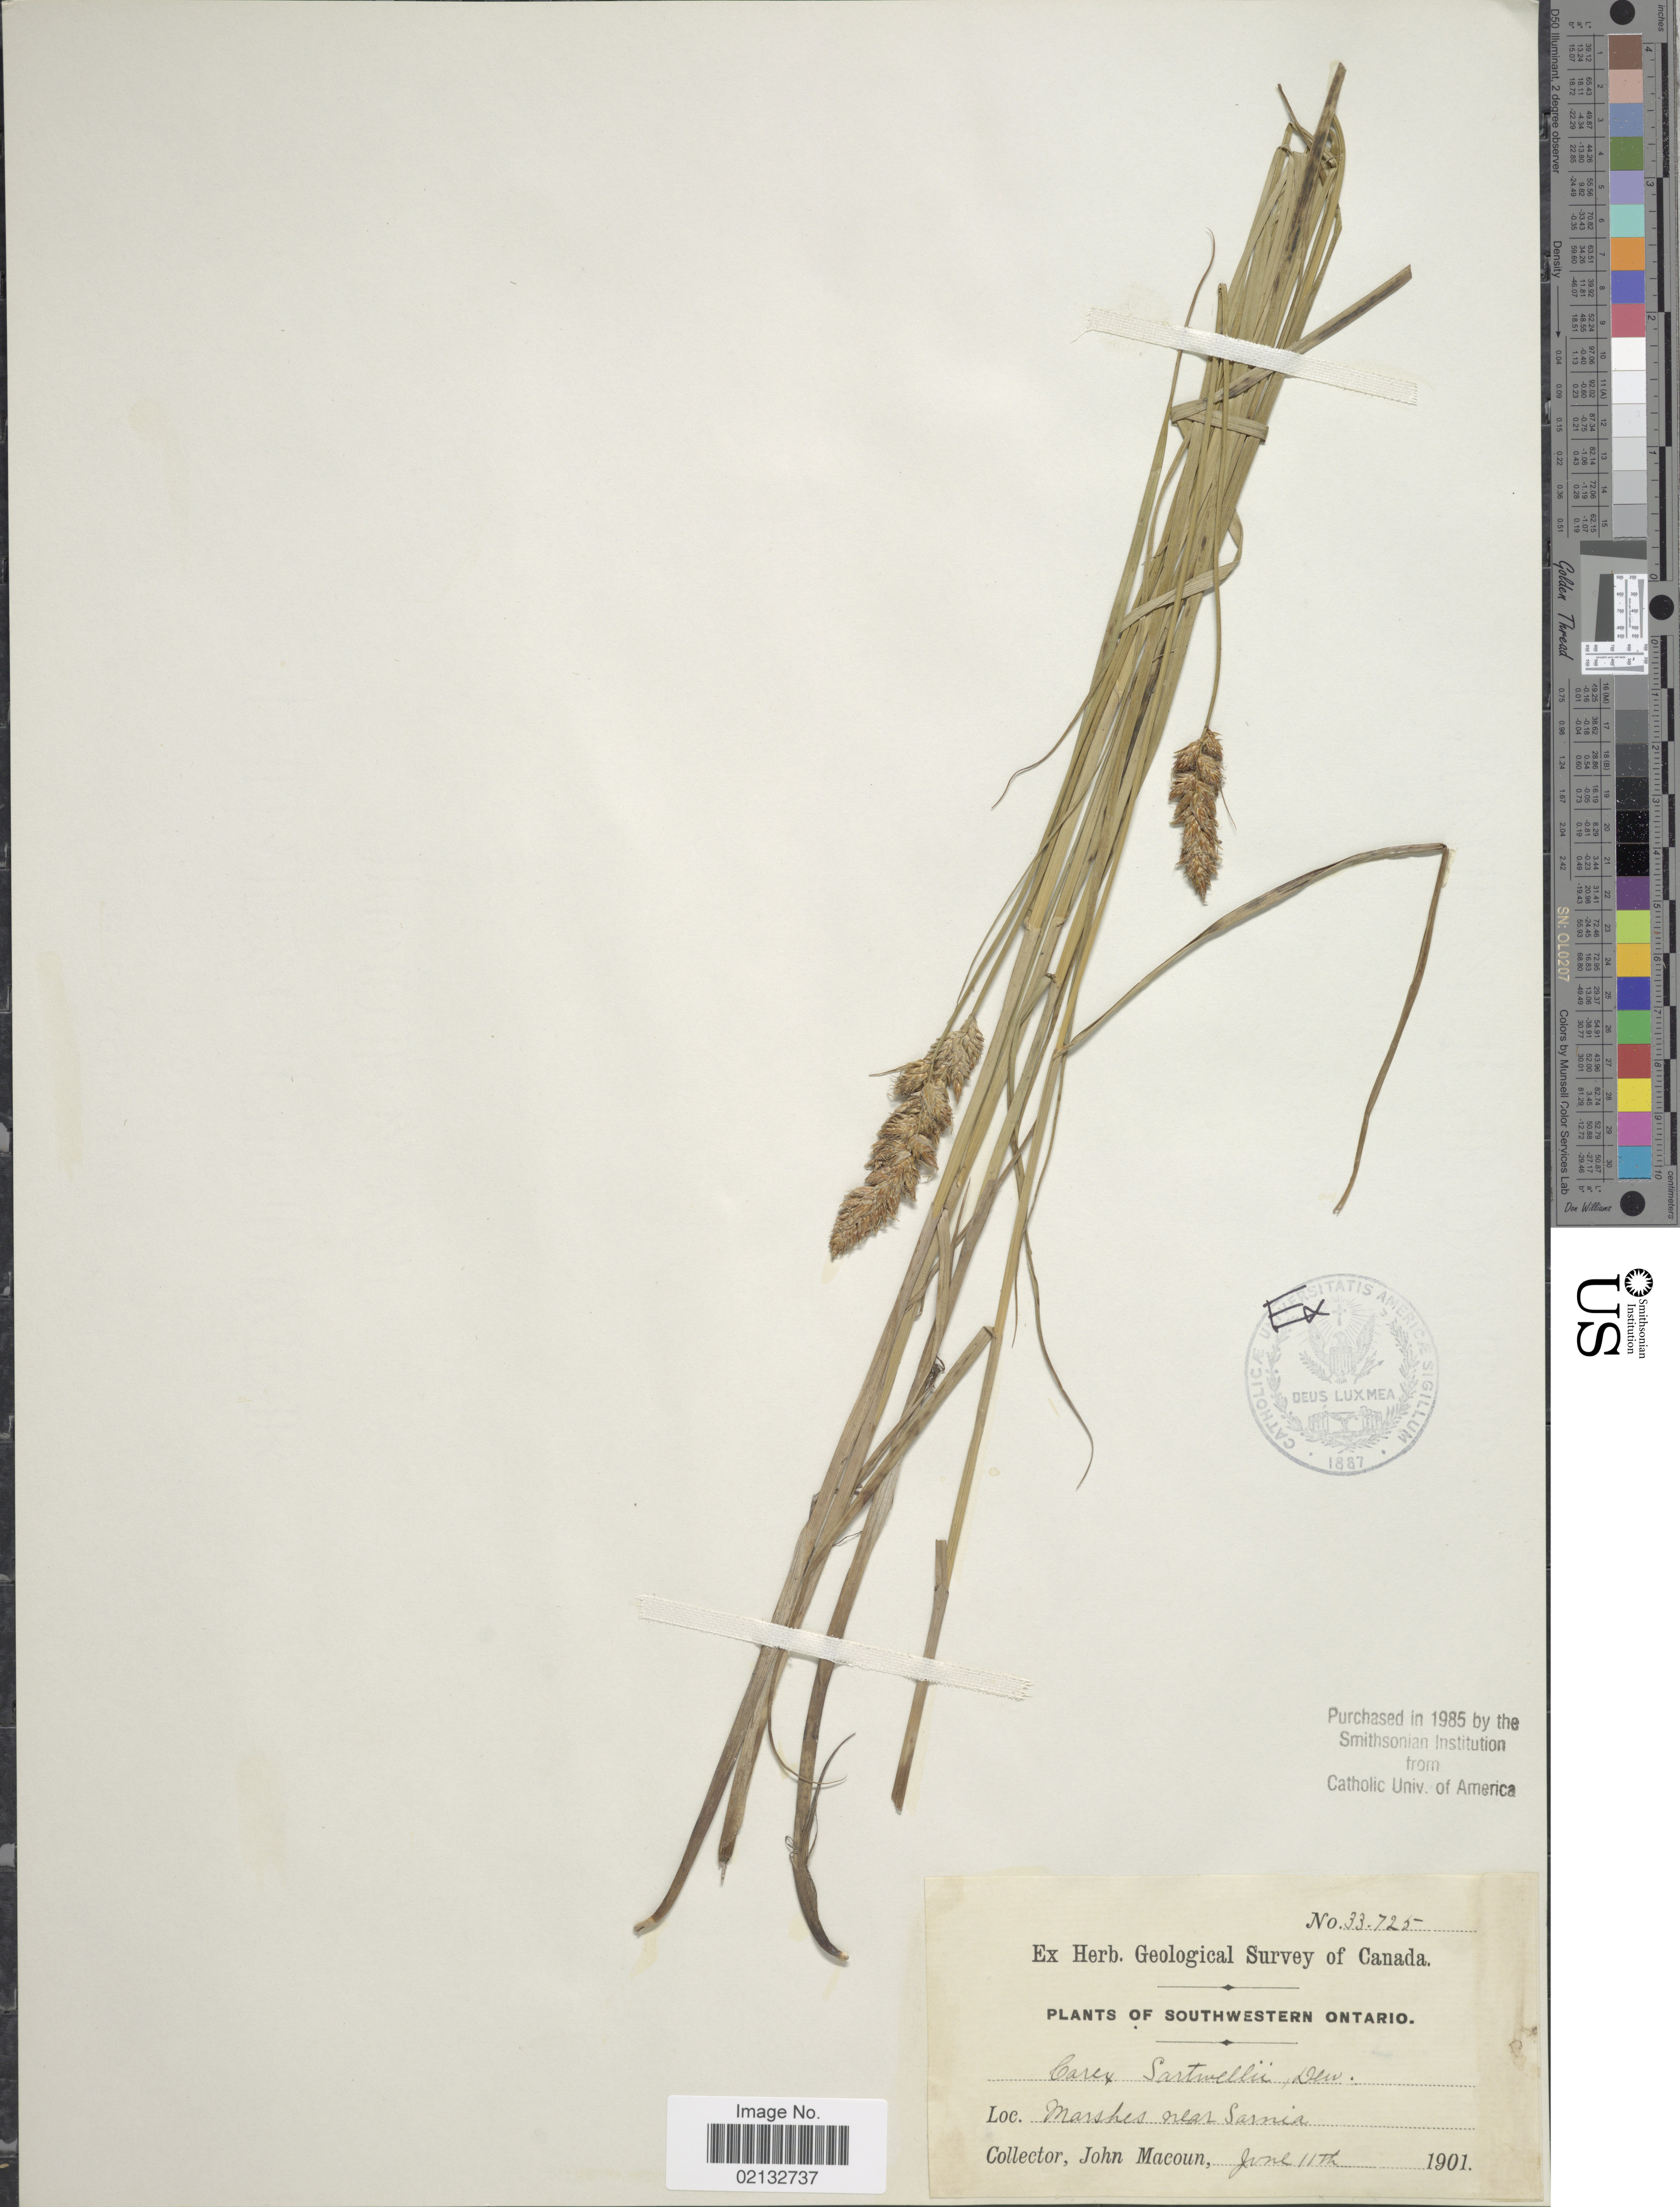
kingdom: Plantae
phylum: Tracheophyta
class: Liliopsida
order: Poales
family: Cyperaceae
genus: Carex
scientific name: Carex sartwellii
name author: Dewey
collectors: J. Macoun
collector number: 33725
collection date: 1901-06-11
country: Canada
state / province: Ontario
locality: Southwestern Ontario. near Sarnia